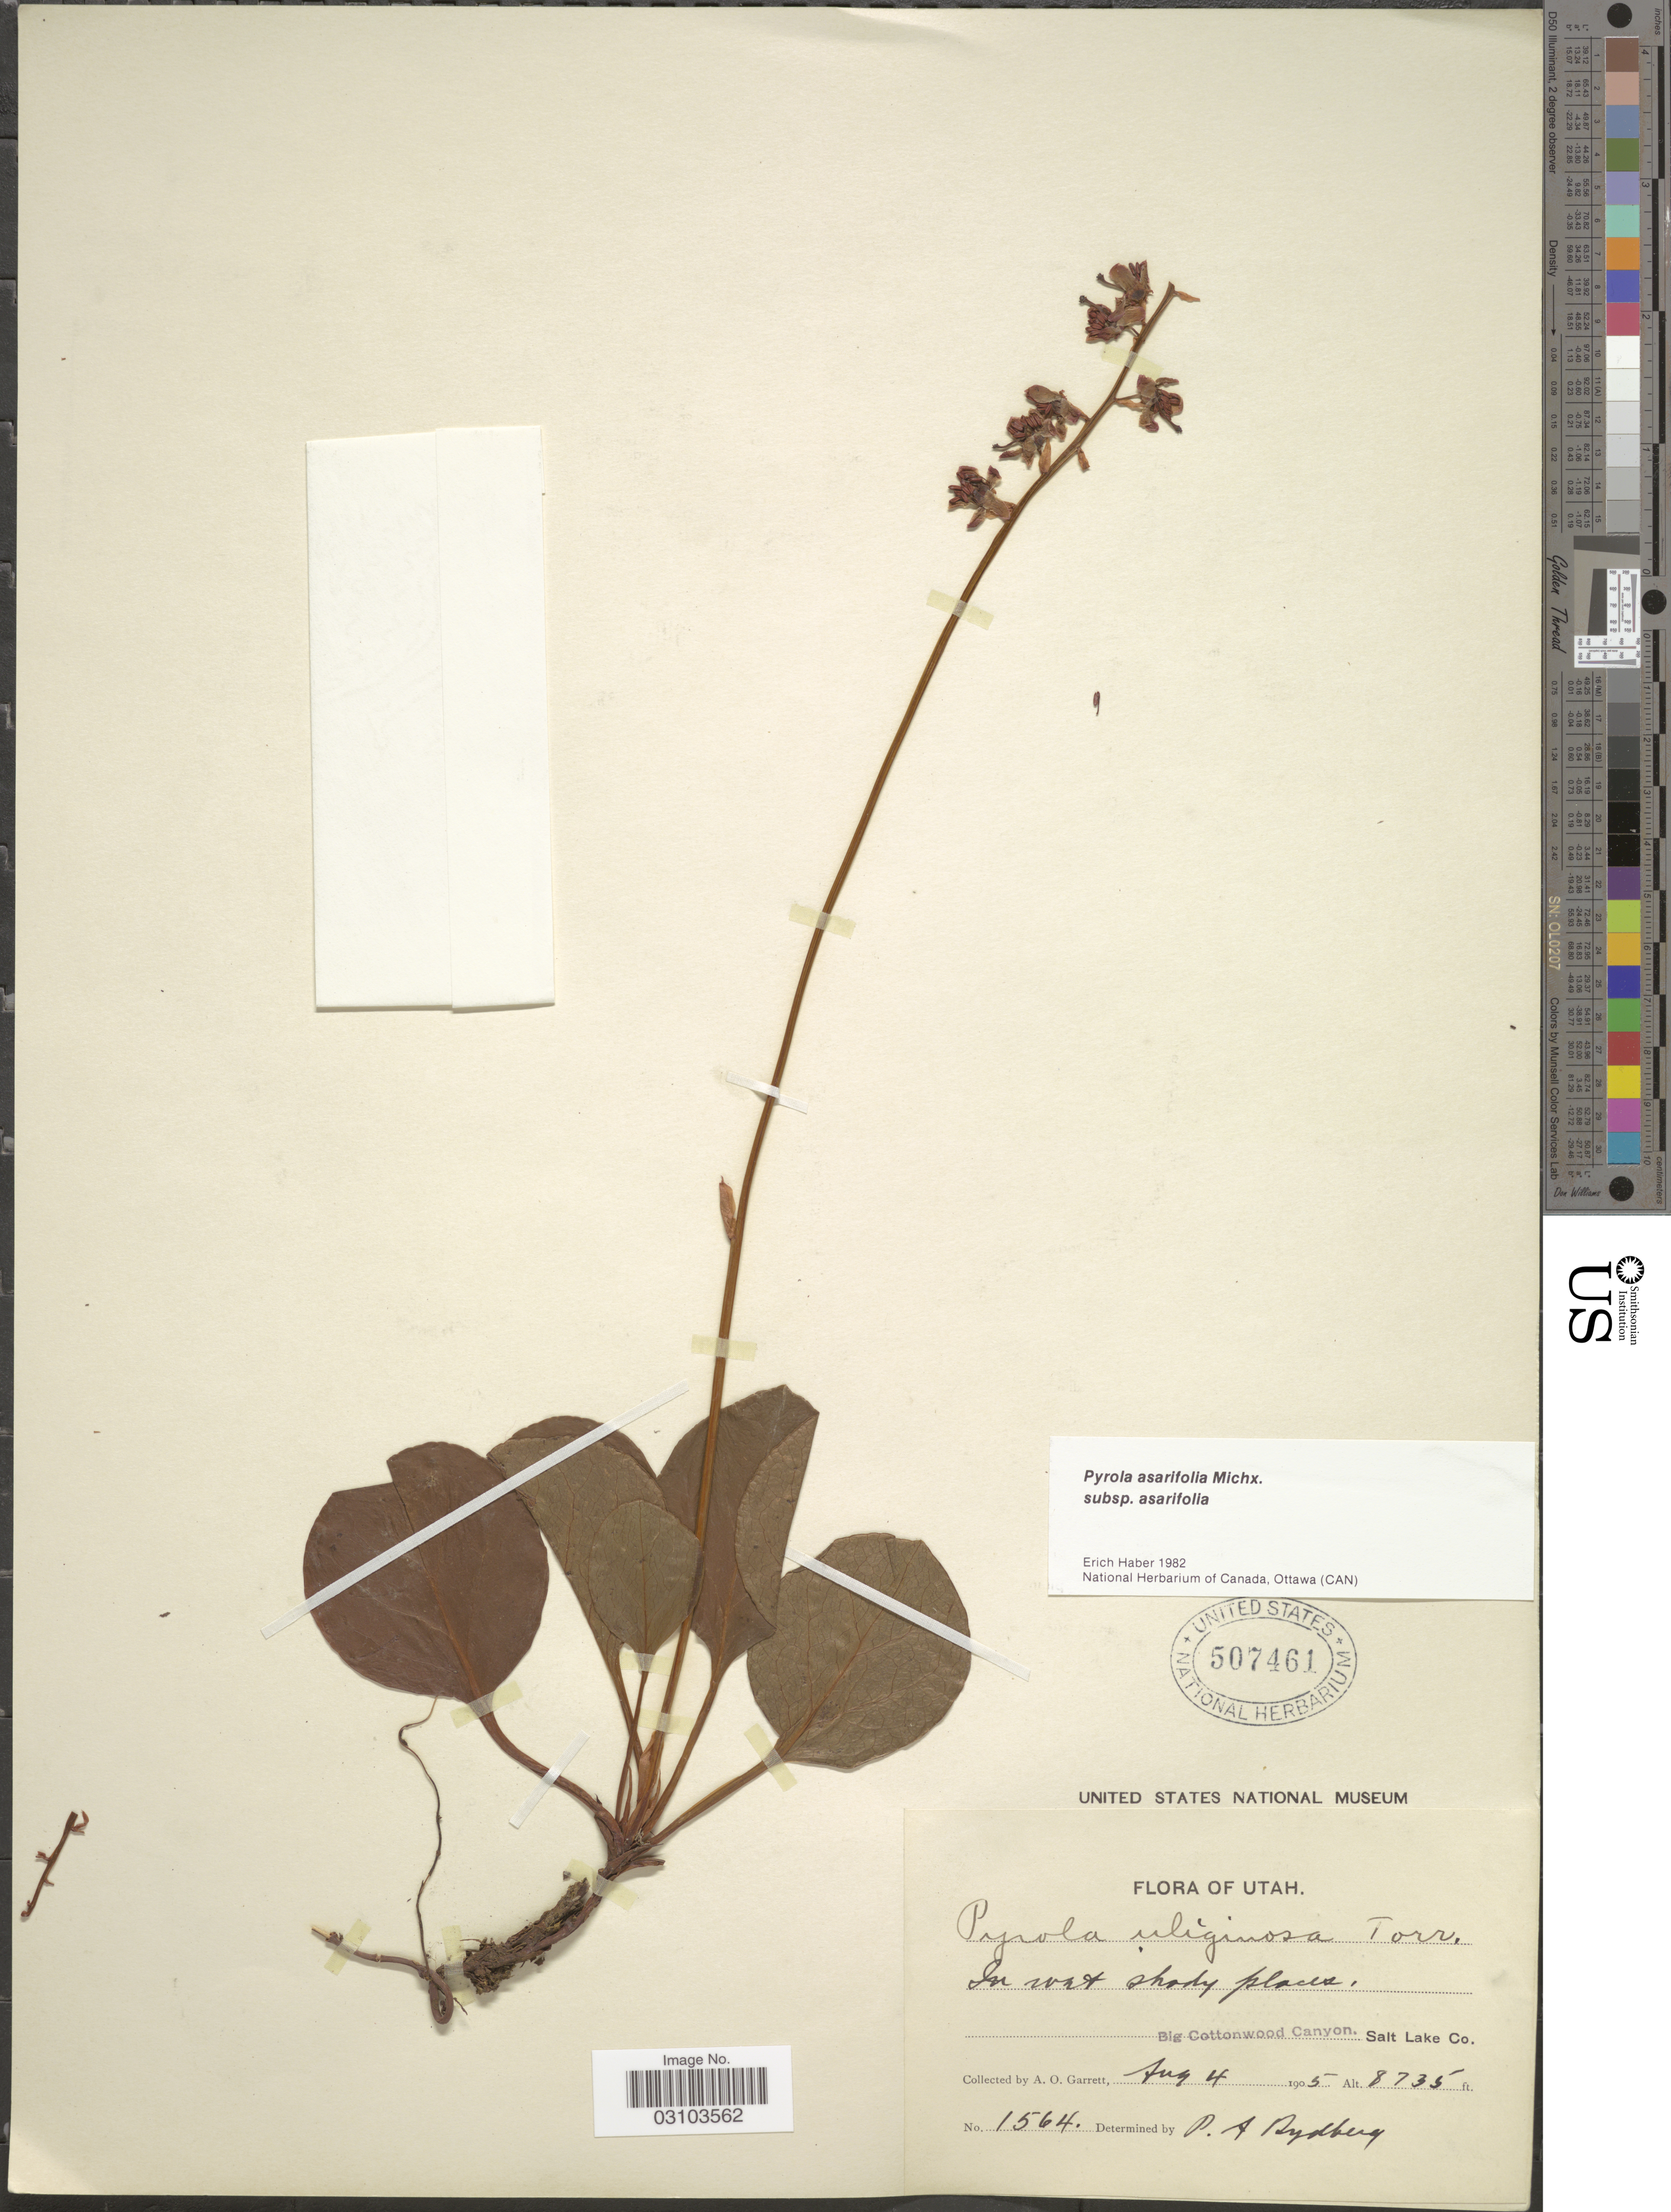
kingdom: Plantae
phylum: Tracheophyta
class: Magnoliopsida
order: Ericales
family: Ericaceae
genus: Pyrola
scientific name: Pyrola asarifolia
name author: Michx.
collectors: A. O. Garrett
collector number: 1564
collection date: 1905-08-04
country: United States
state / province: Utah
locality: Big Cottonwood Canyon, Salt Lake Co.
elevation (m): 2662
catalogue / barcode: US 507461